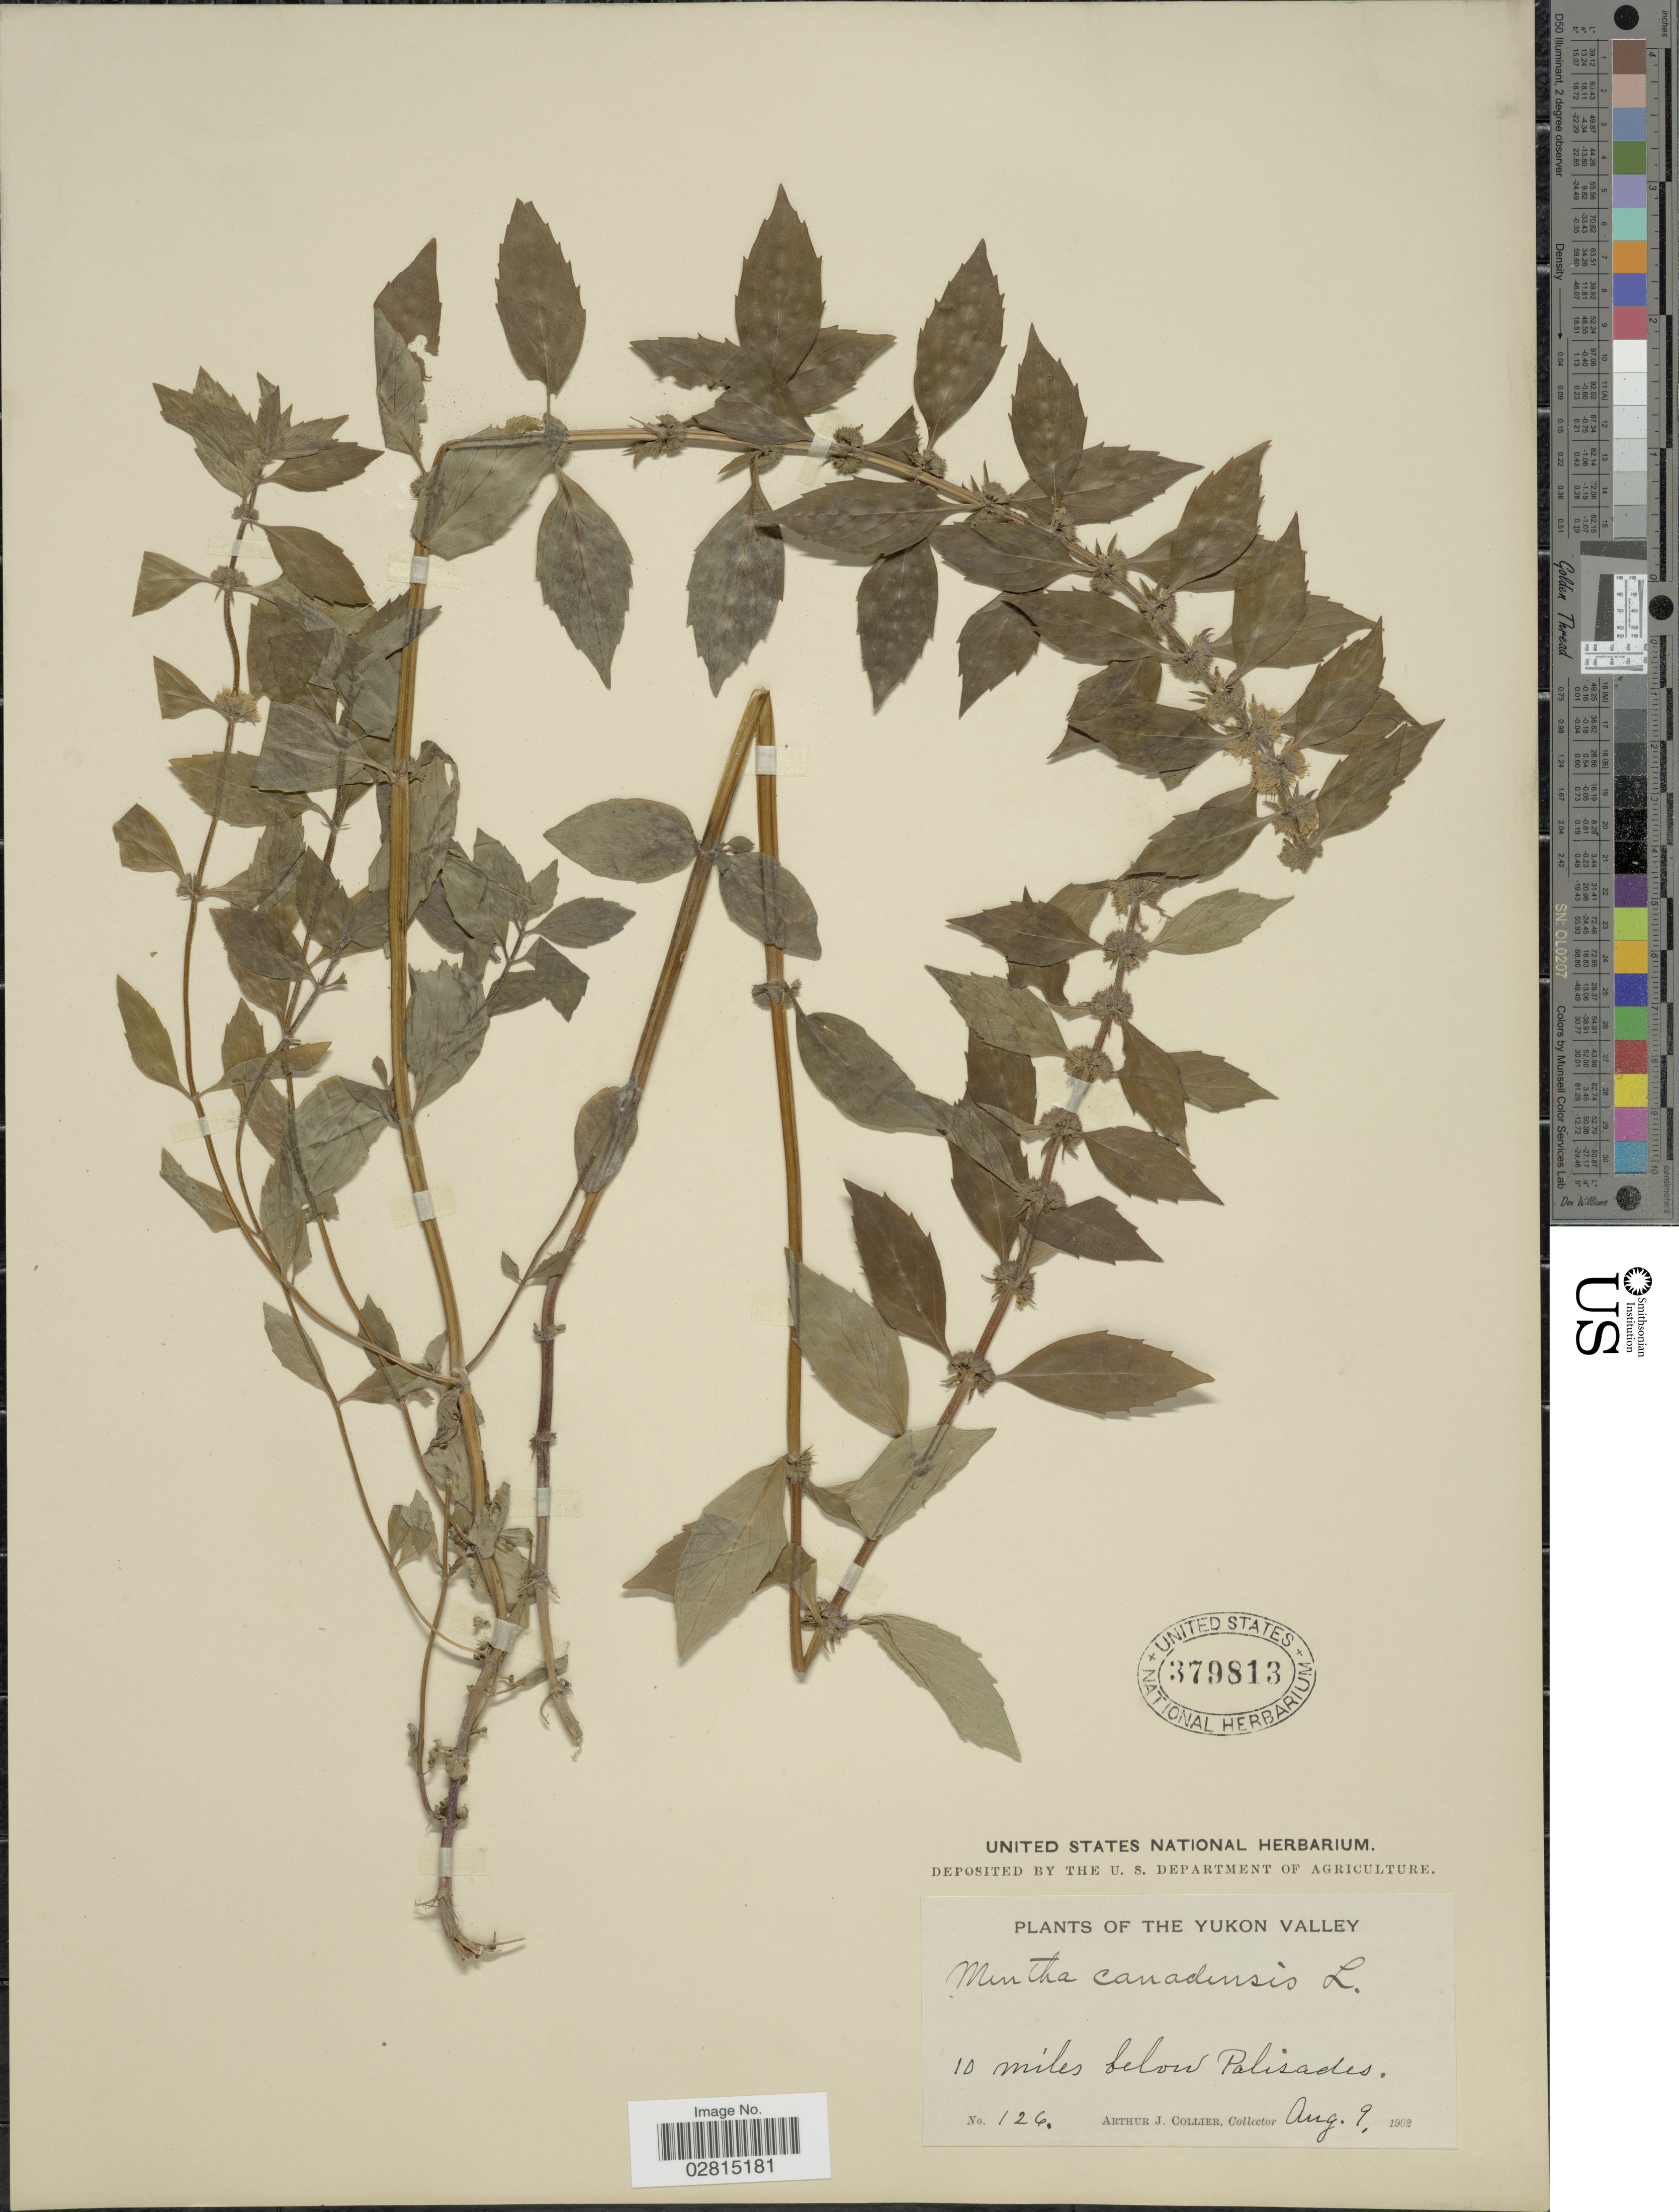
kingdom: Plantae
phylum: Tracheophyta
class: Magnoliopsida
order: Lamiales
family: Lamiaceae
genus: Mentha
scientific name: Mentha arvensis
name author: L.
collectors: A. Collier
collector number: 126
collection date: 1902-08-09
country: Canada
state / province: Yukon Territory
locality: The Yukon Valley, 10 miles below Palisades.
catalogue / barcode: US 379813